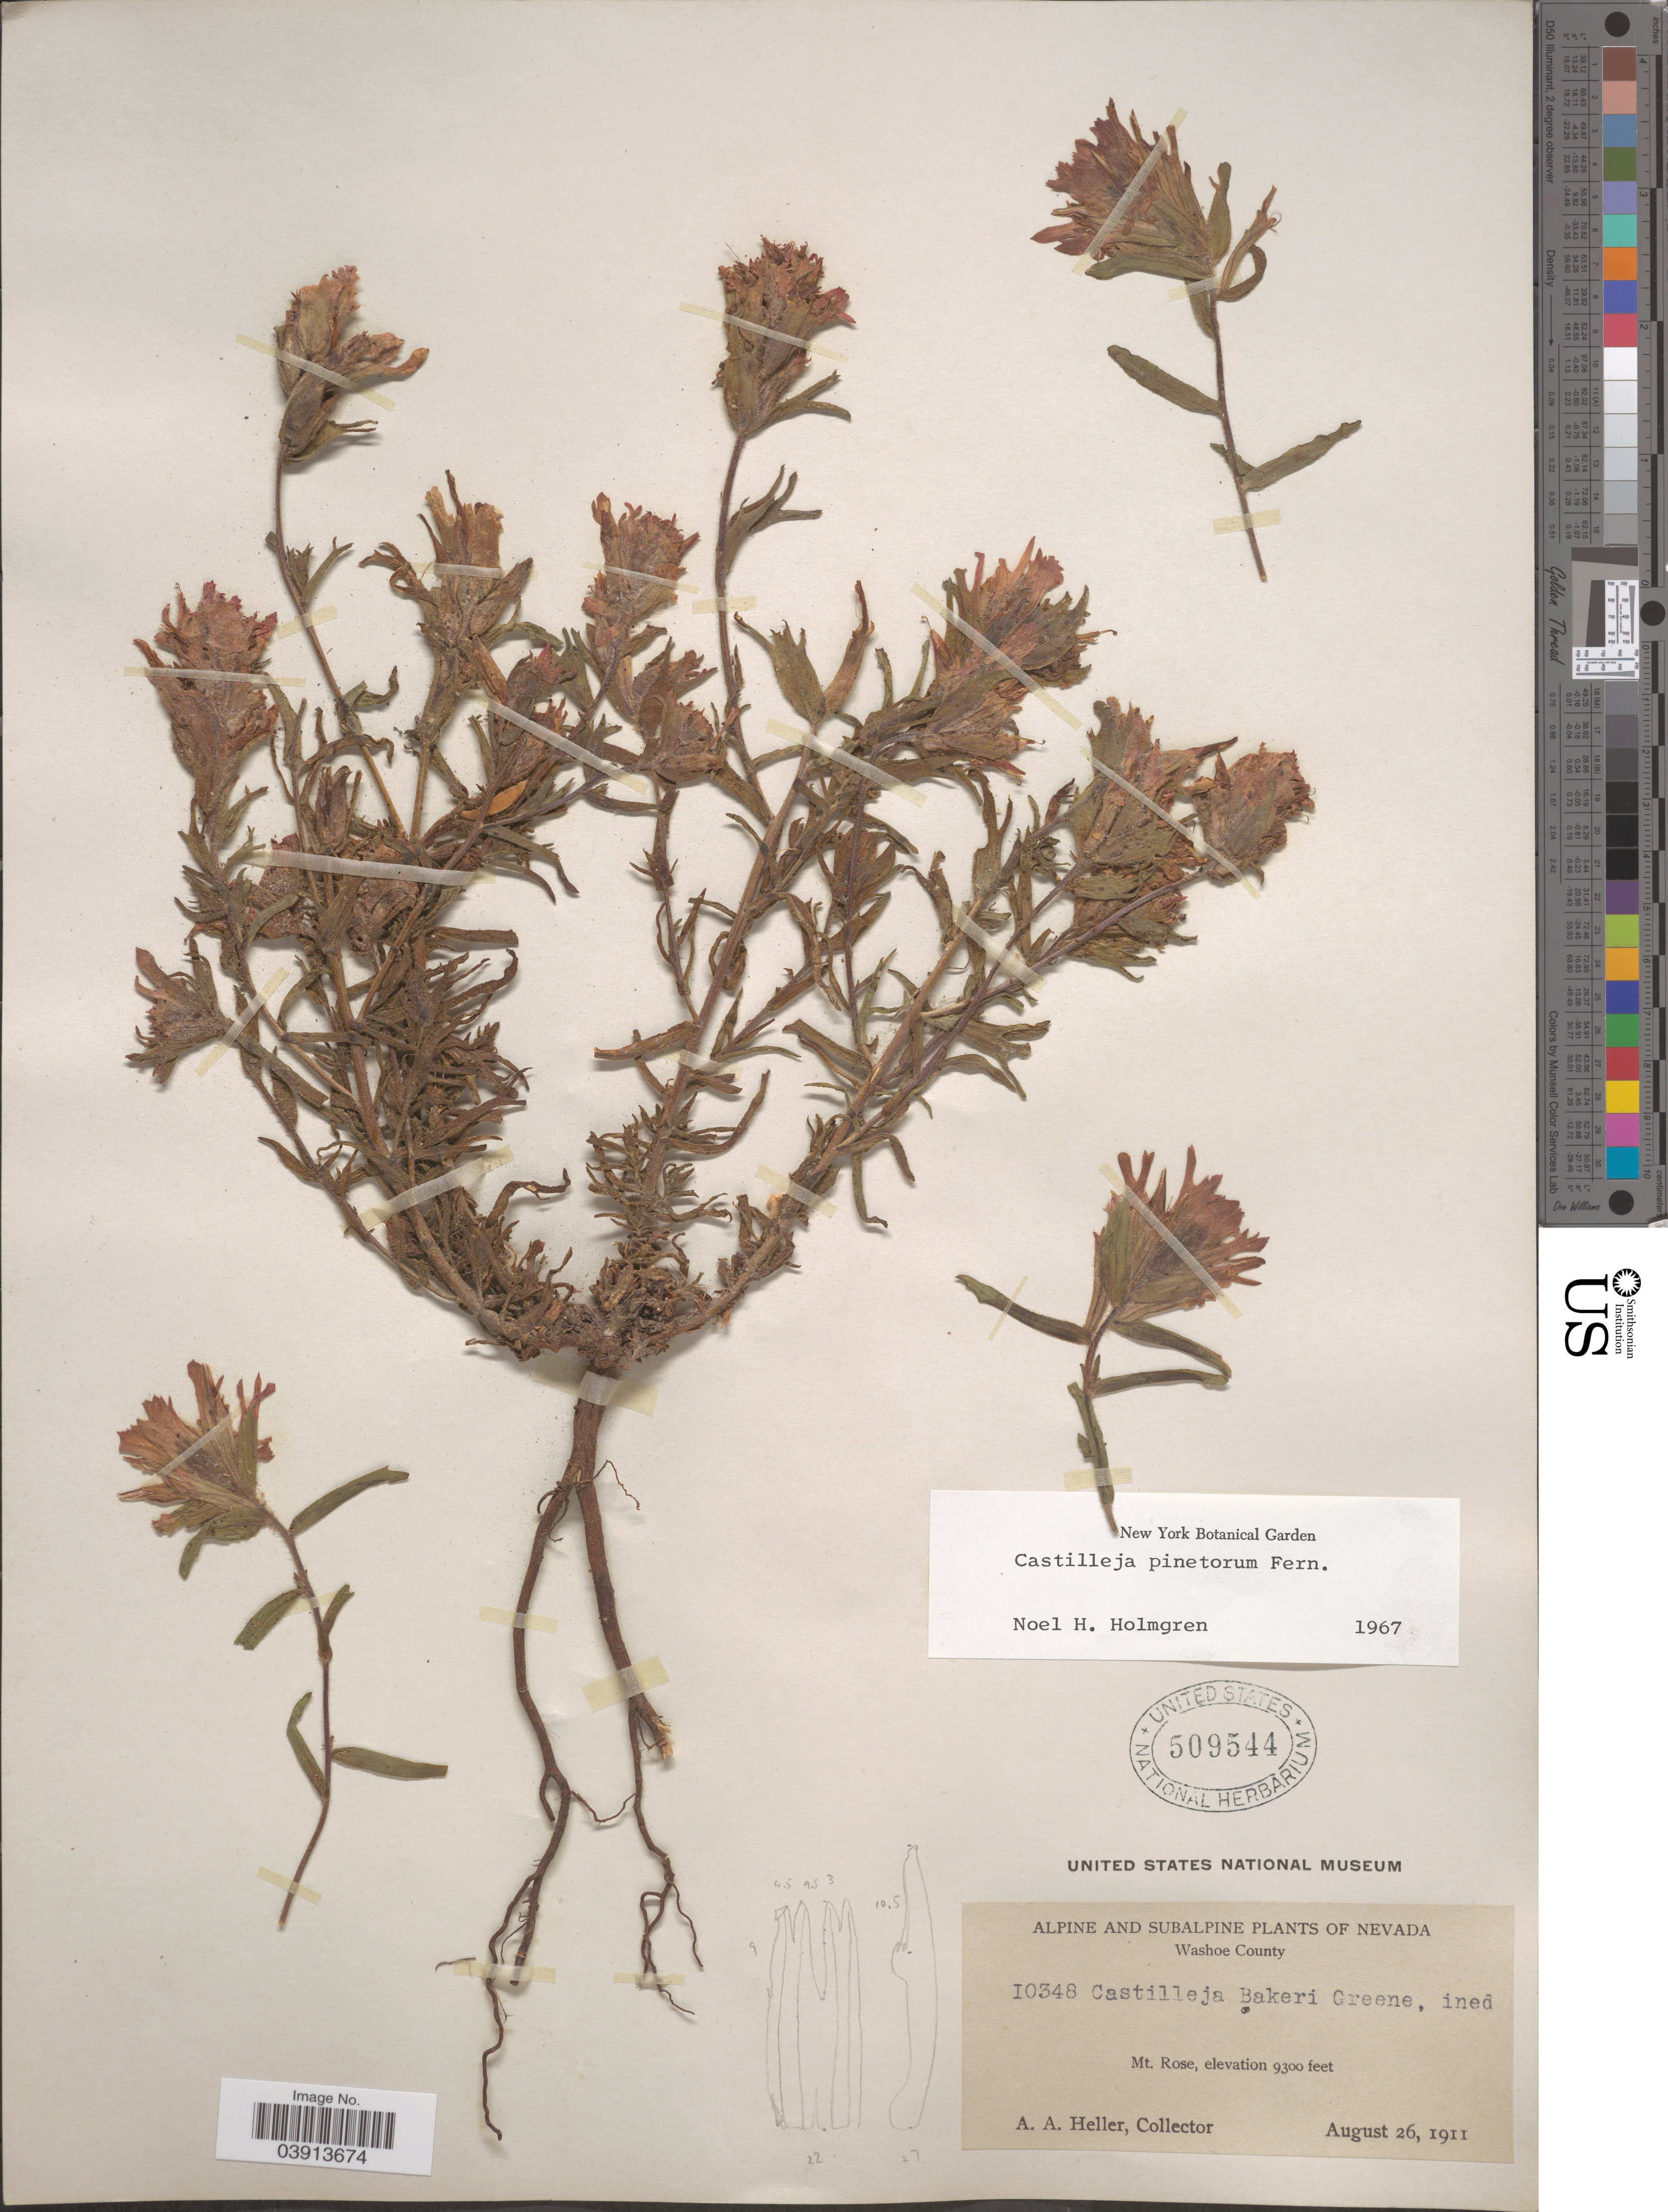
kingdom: Plantae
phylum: Tracheophyta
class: Magnoliopsida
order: Lamiales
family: Orobanchaceae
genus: Castilleja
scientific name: Castilleja pinetorum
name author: Fernald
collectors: A. A. Heller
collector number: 10348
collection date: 1911-08-26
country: United States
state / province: Nevada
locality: Washoe County. Mt. Rose.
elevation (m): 2835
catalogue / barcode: US 509544